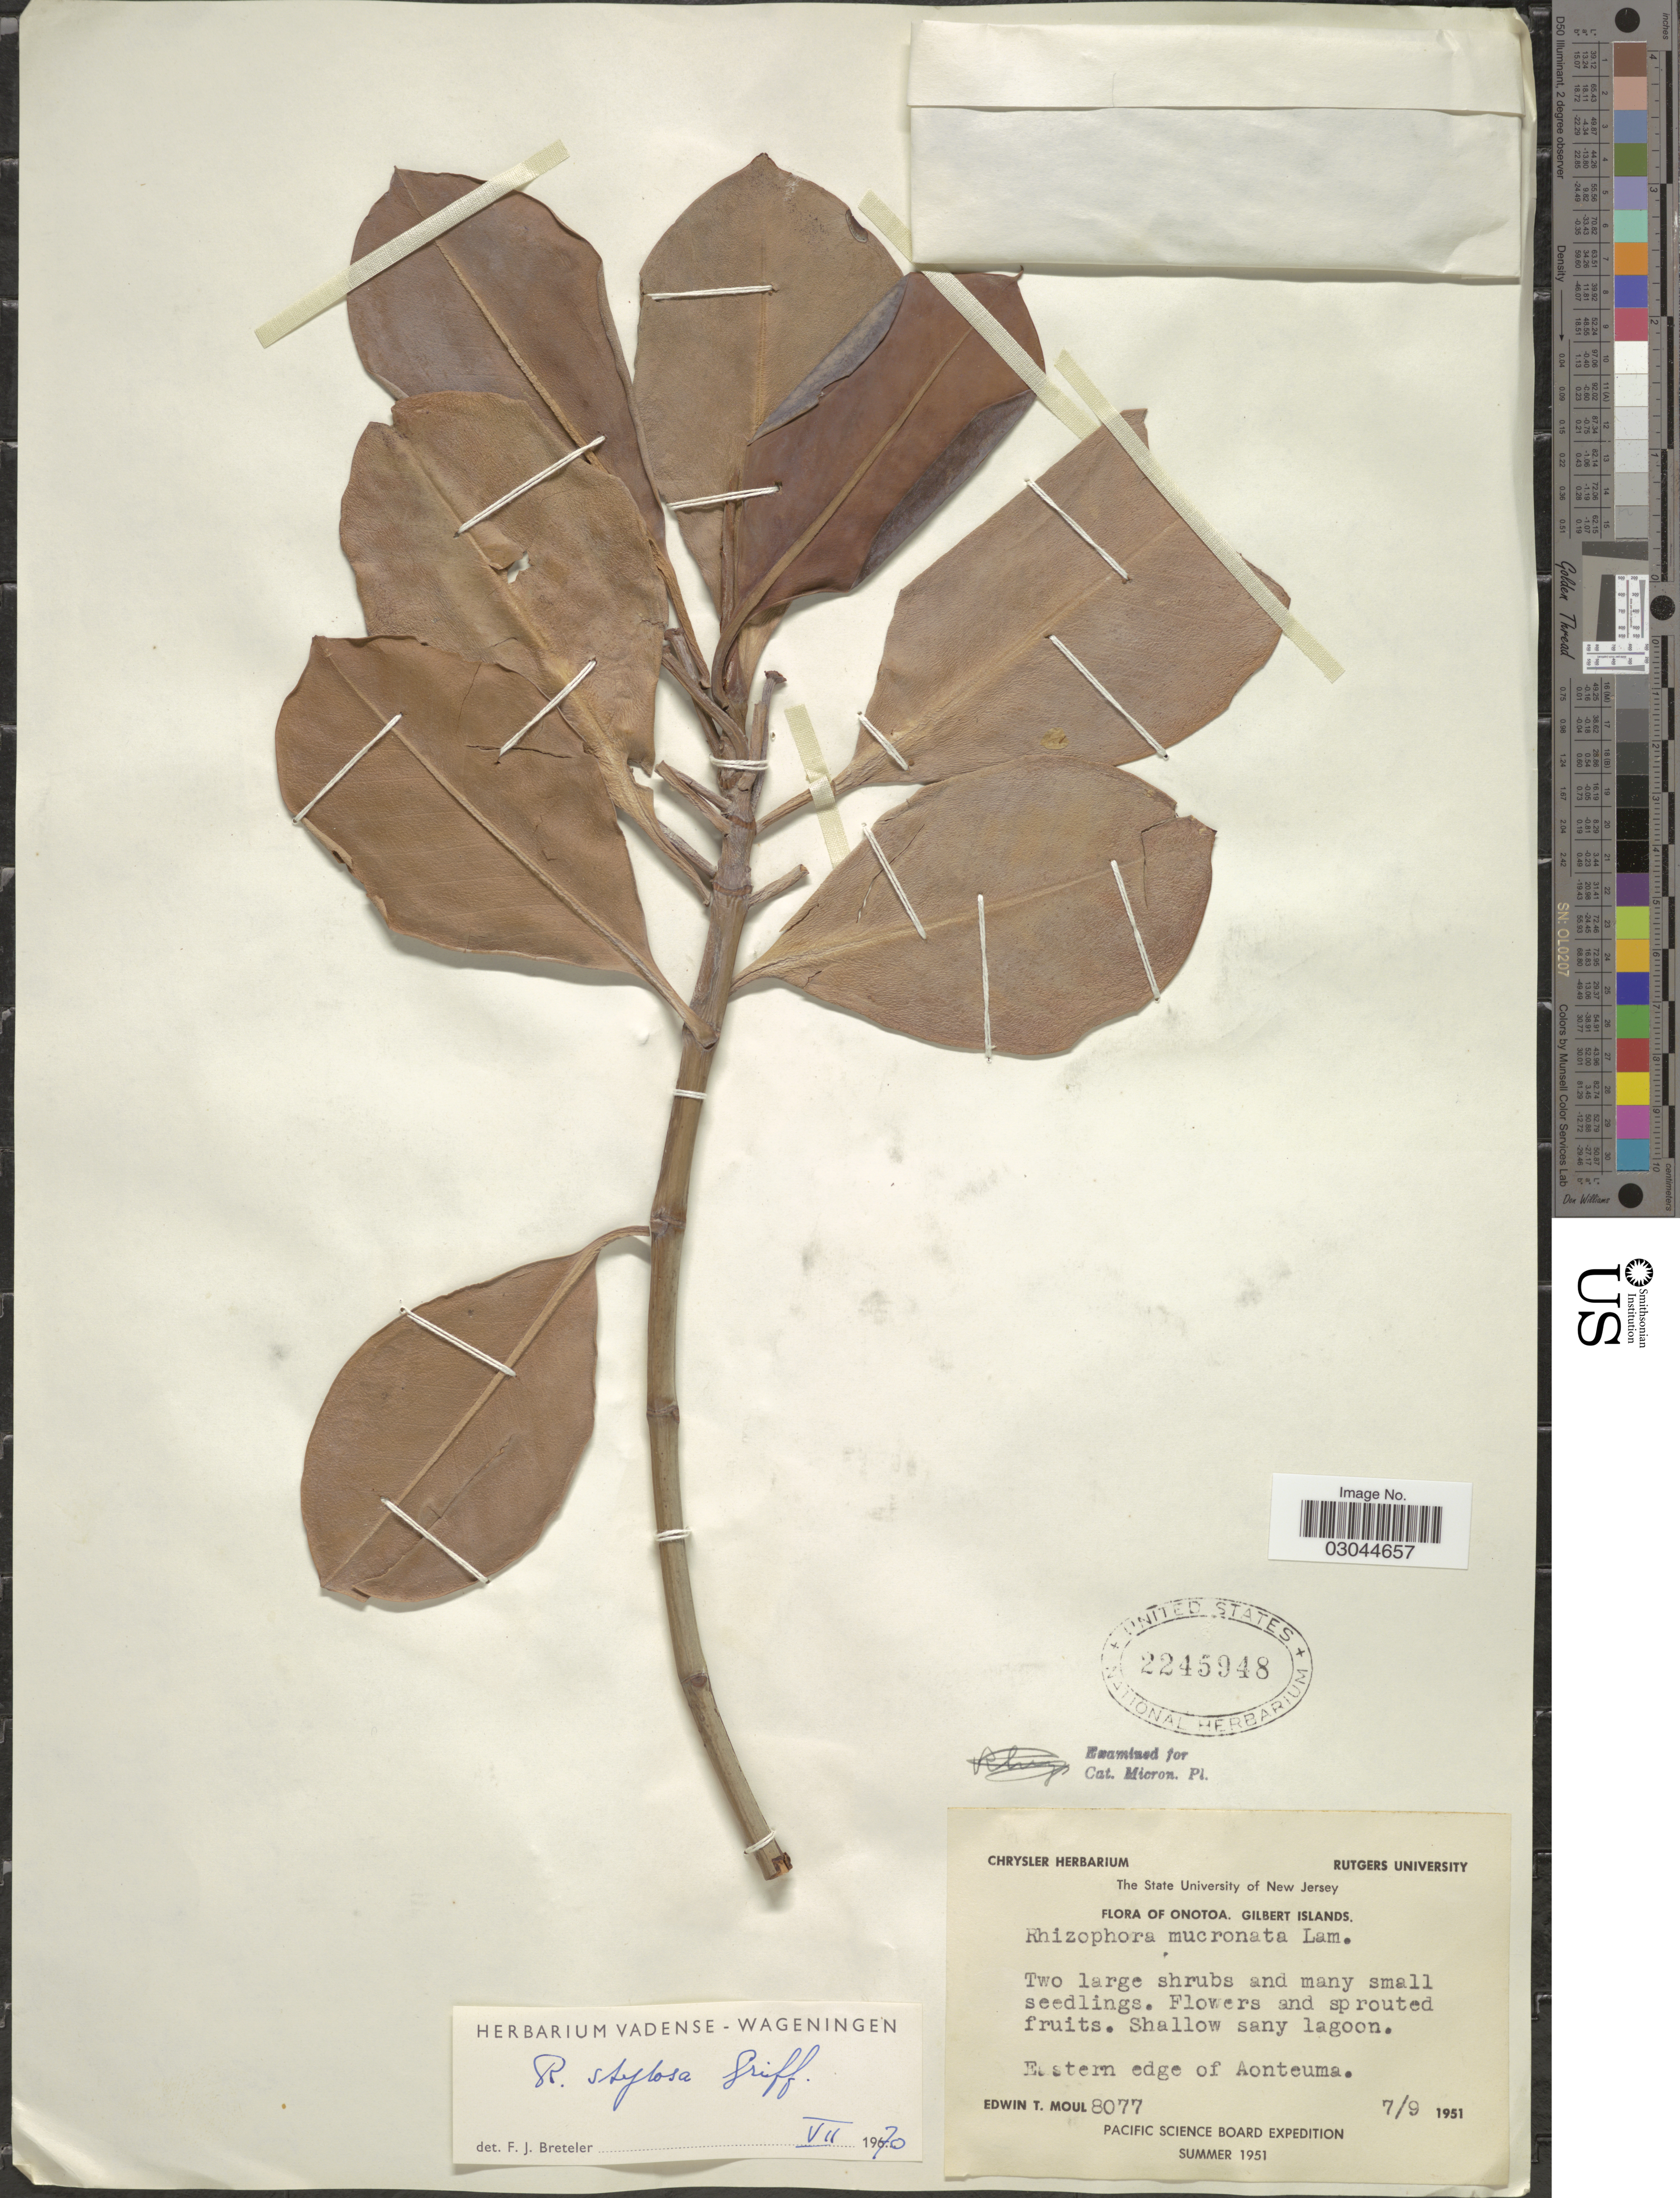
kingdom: Plantae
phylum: Tracheophyta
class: Magnoliopsida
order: Malpighiales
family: Rhizophoraceae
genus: Rhizophora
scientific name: Rhizophora stylosa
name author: Griff.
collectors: E. T. Moul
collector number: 8077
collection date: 1951-09-07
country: Kiribati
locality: Onotoa. Gilbert Islands. Eastern edge of Aonteuma.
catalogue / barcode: US 2245948